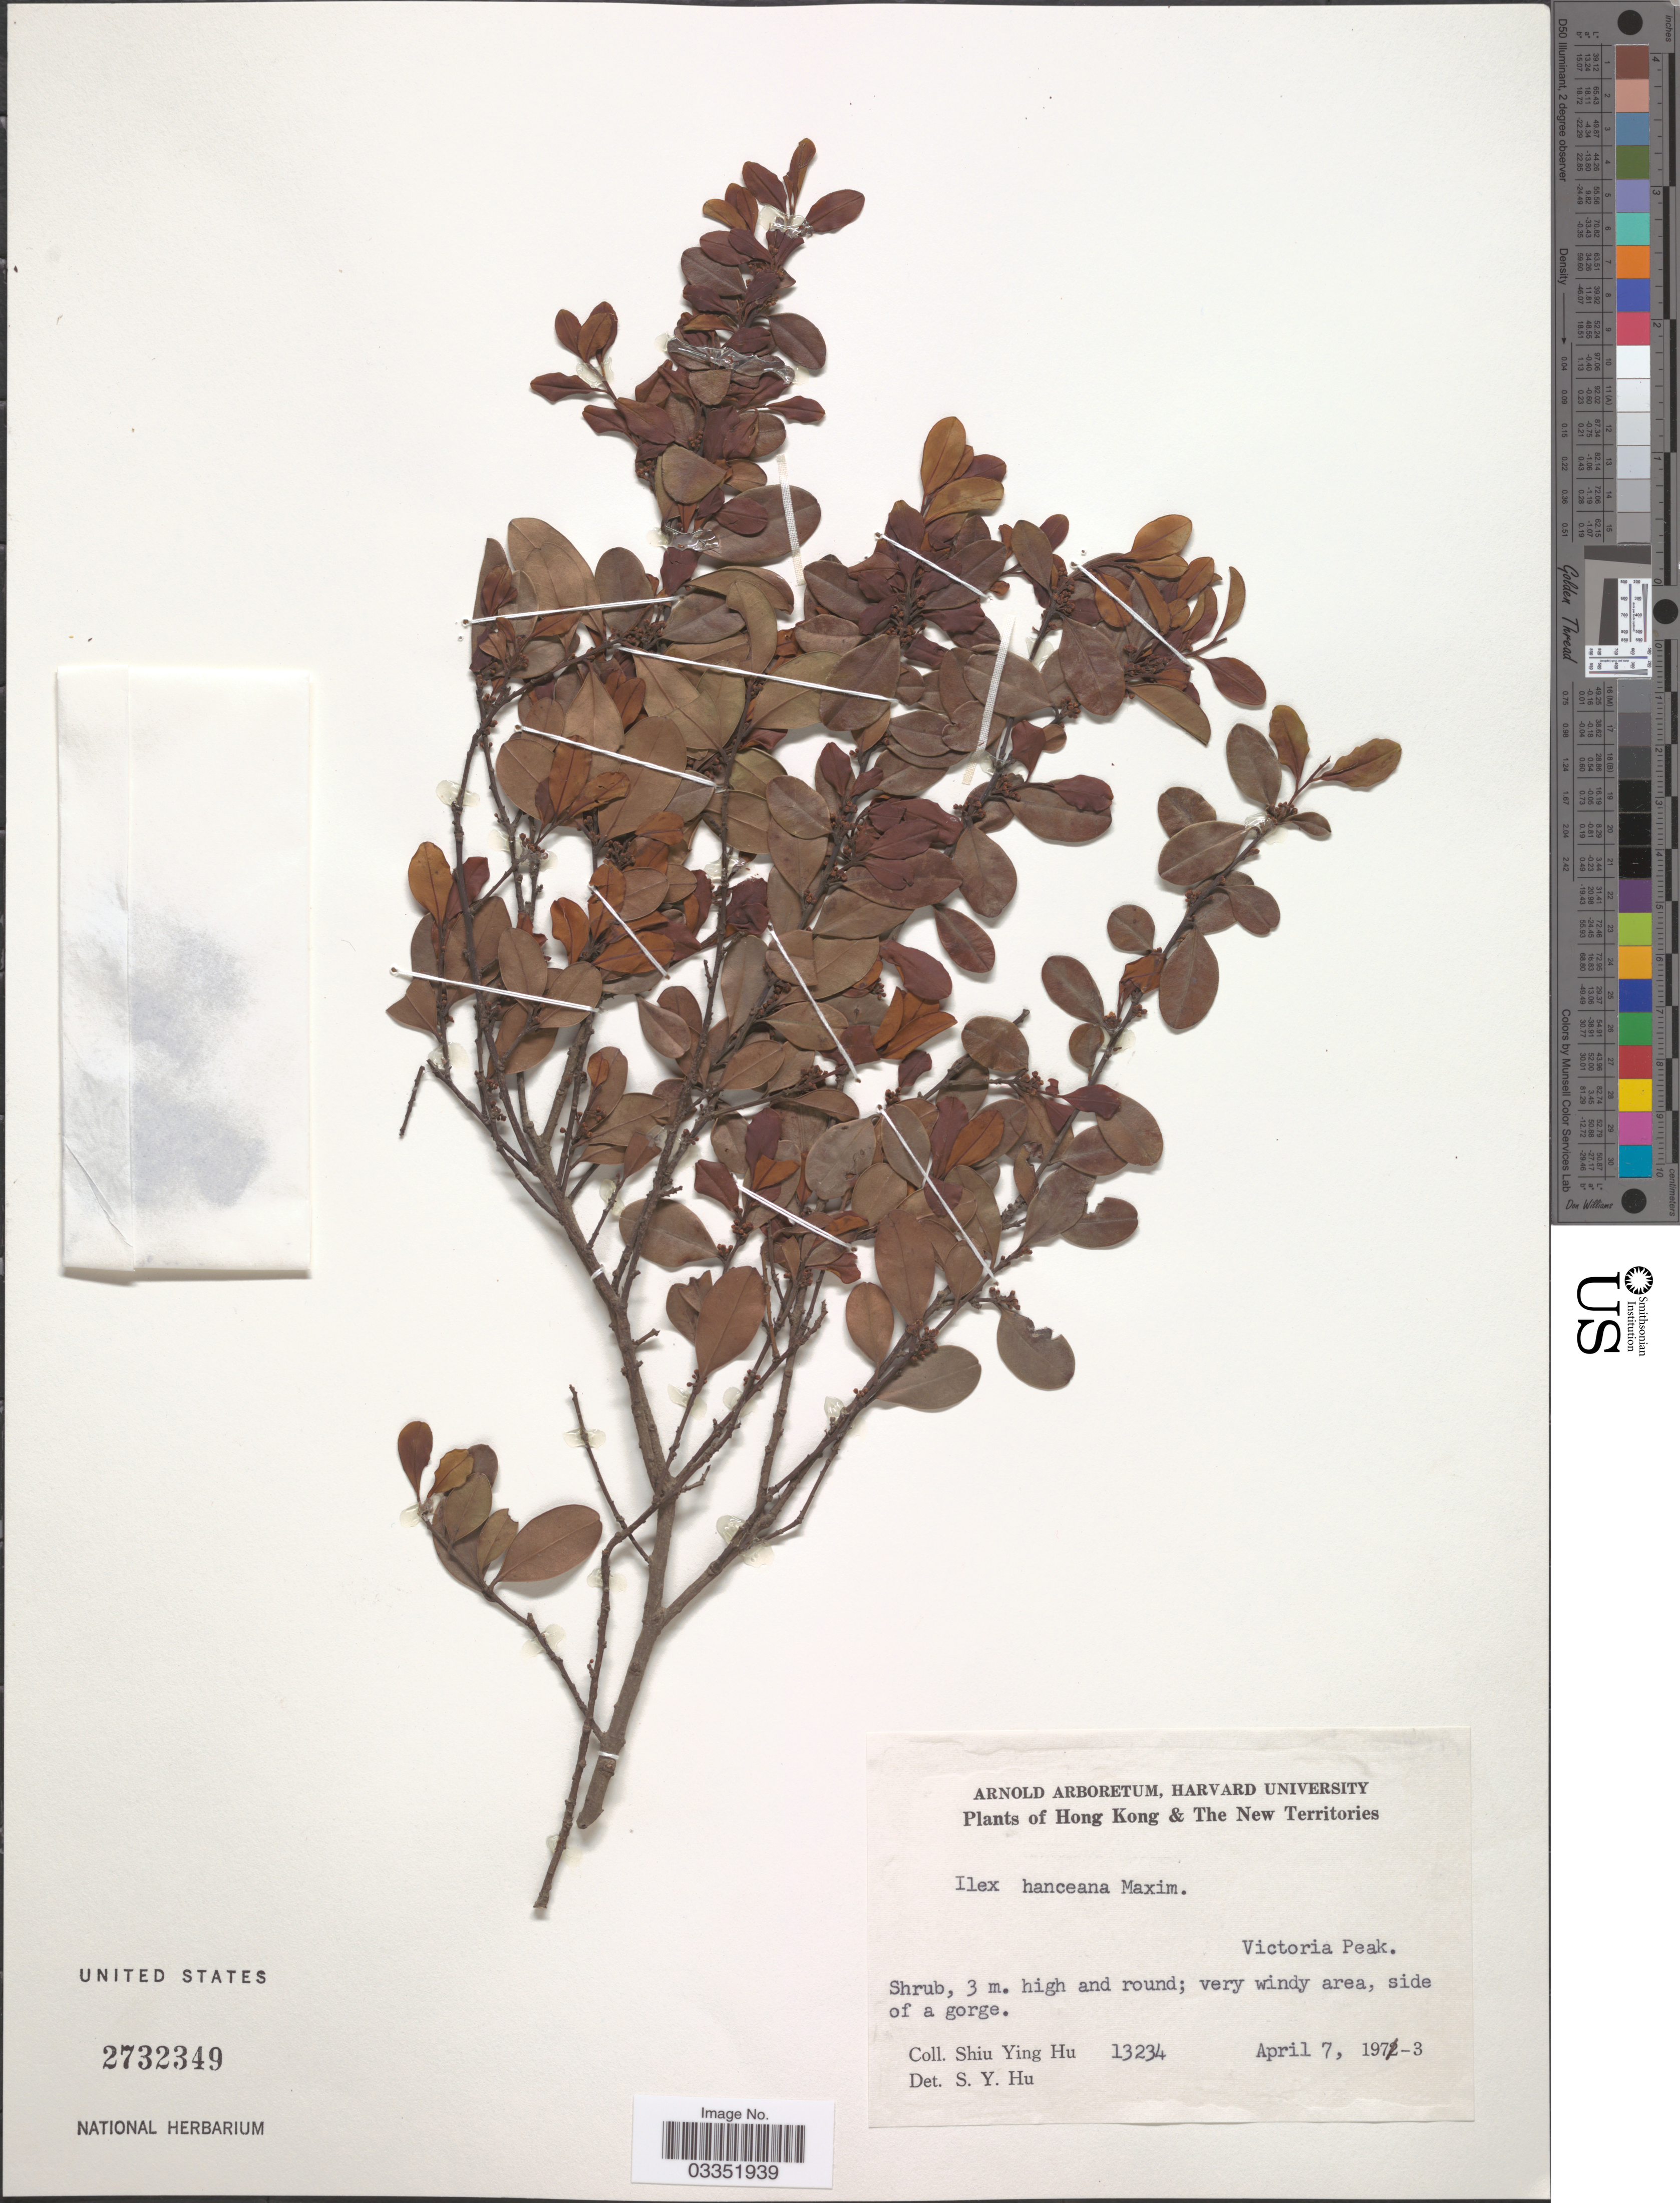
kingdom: Plantae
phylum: Tracheophyta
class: Magnoliopsida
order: Aquifoliales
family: Aquifoliaceae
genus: Ilex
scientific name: Ilex hanceana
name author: Maxim.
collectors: S. Y. Hu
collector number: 13234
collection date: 1973-04-07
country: China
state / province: Hong Kong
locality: Hong Kong & The New Territories. Victoria Peak.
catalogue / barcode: US 2732349